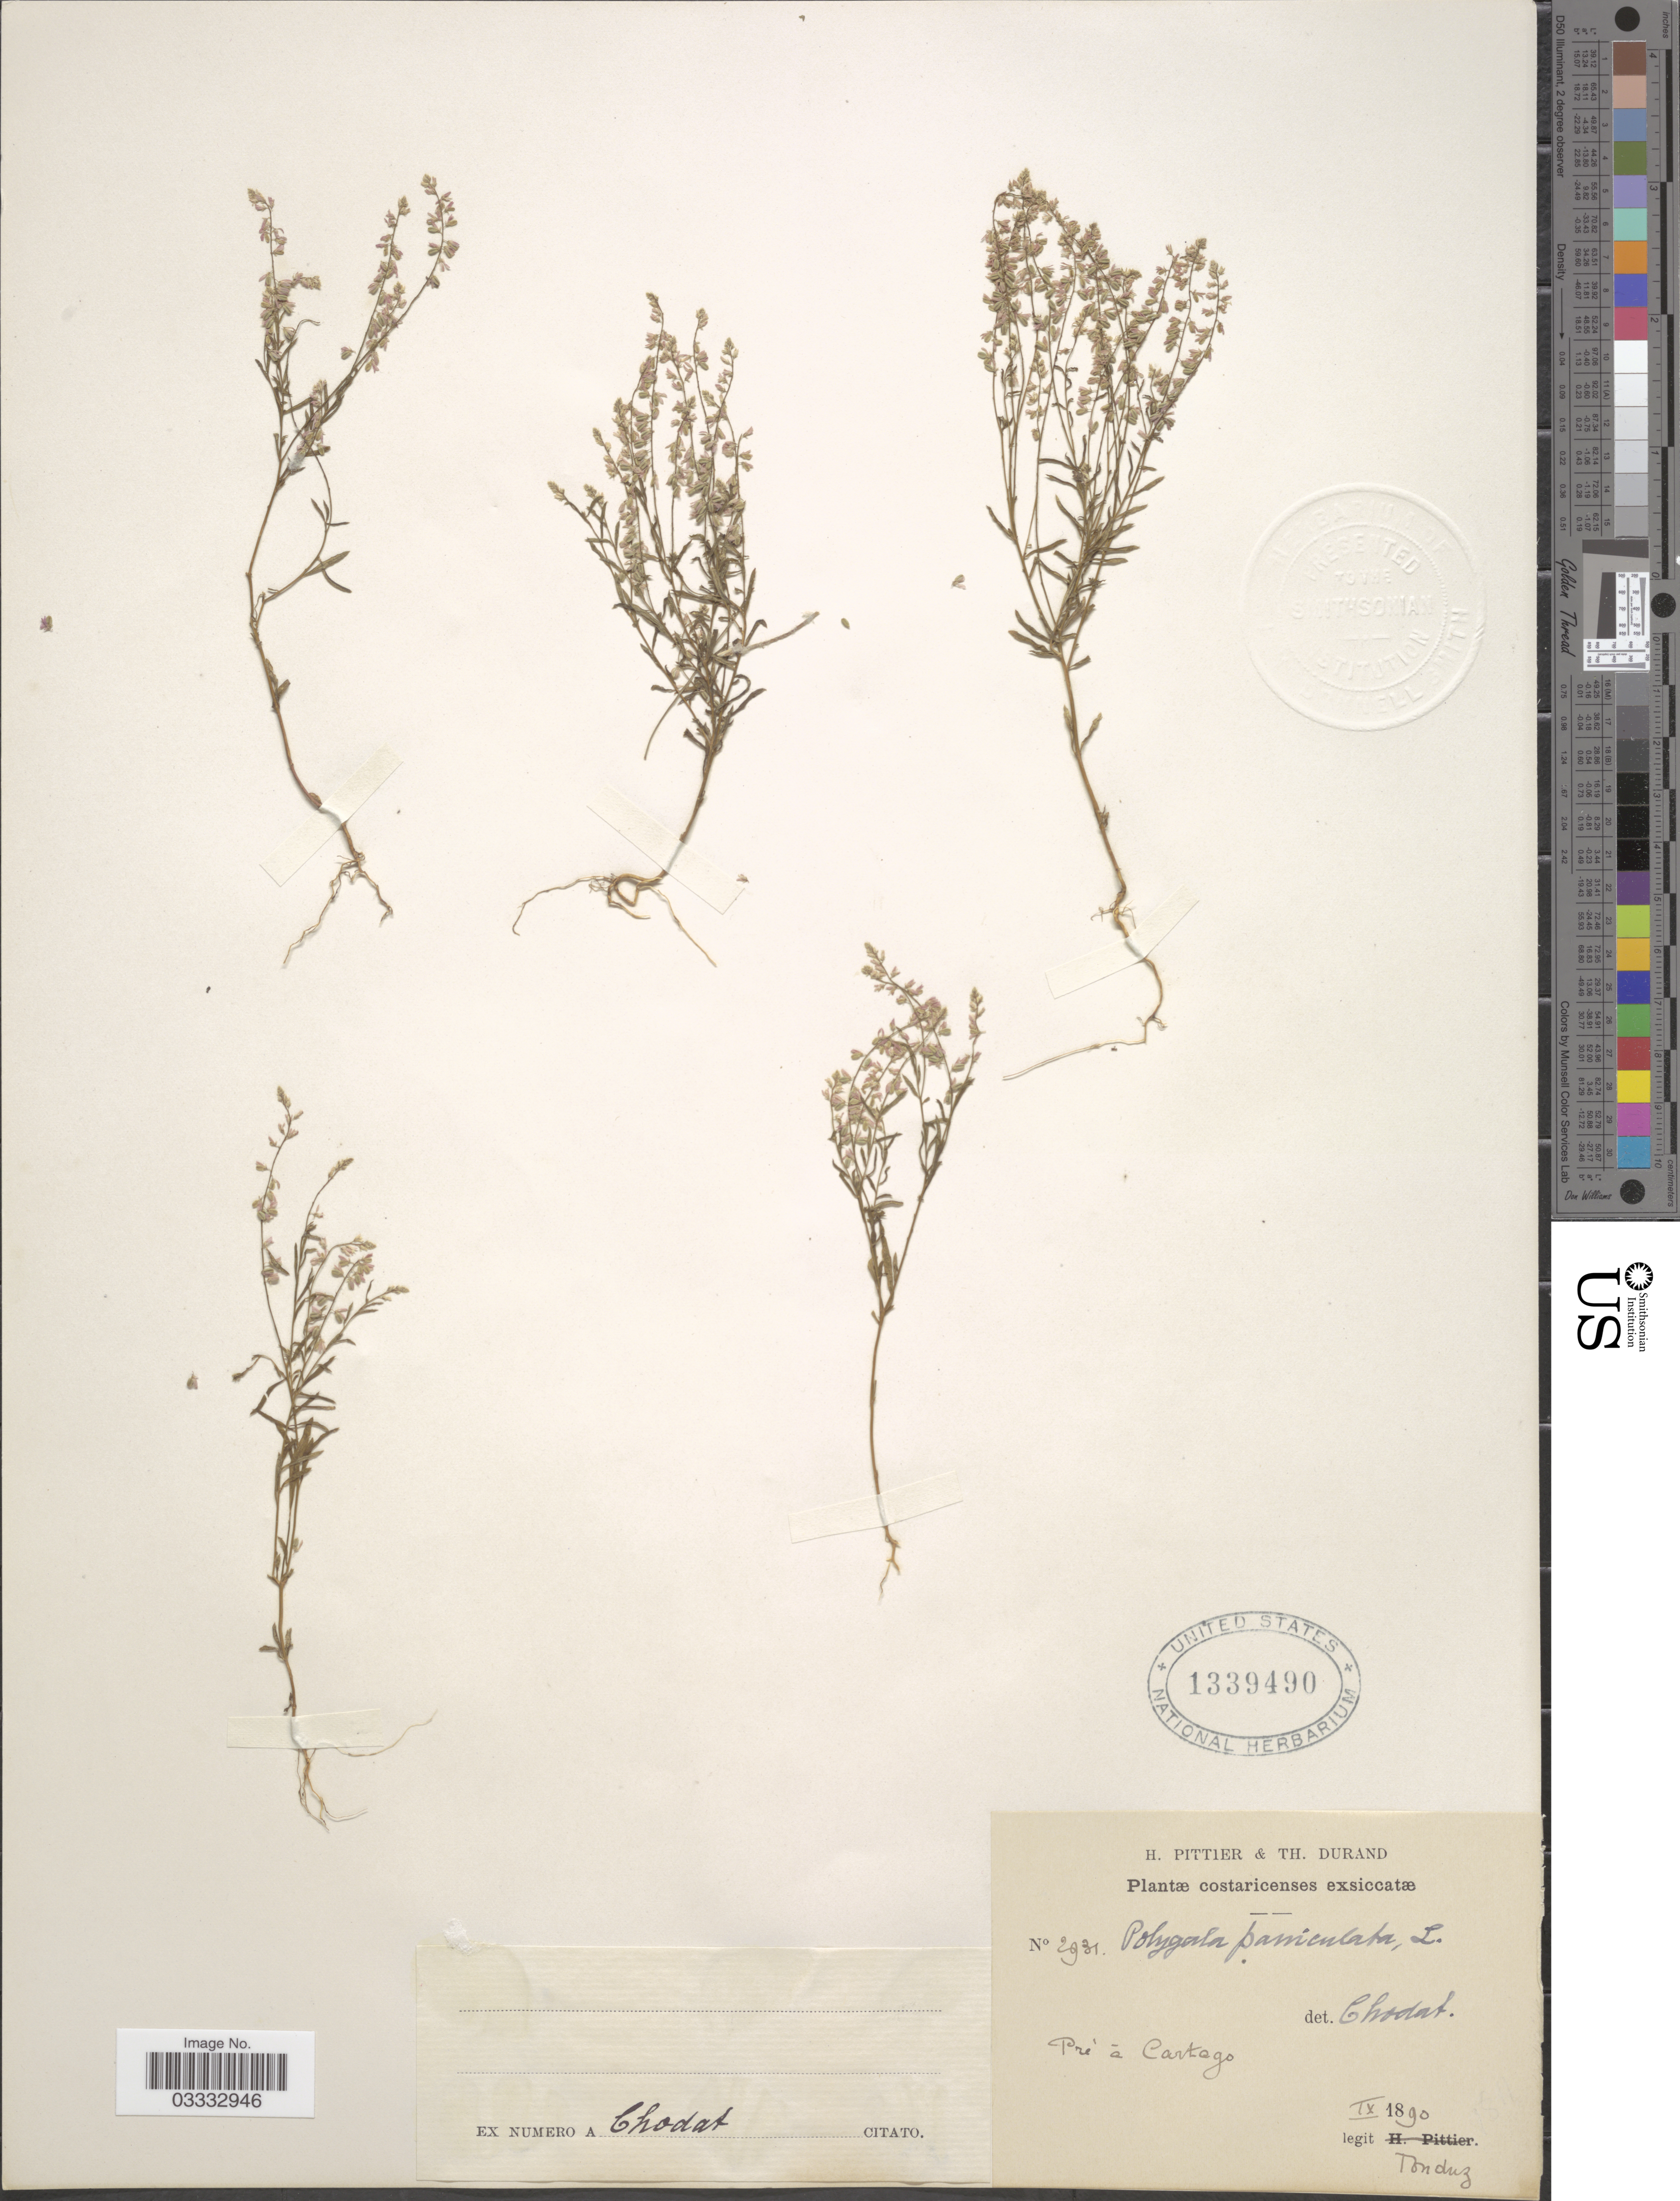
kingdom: Plantae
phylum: Tracheophyta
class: Magnoliopsida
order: Fabales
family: Polygalaceae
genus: Polygala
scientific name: Polygala paniculata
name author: L.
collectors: Tonduz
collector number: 2931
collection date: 1890-09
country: Costa Rica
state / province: Cartago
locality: Pré á Cartago.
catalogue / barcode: US 1339490